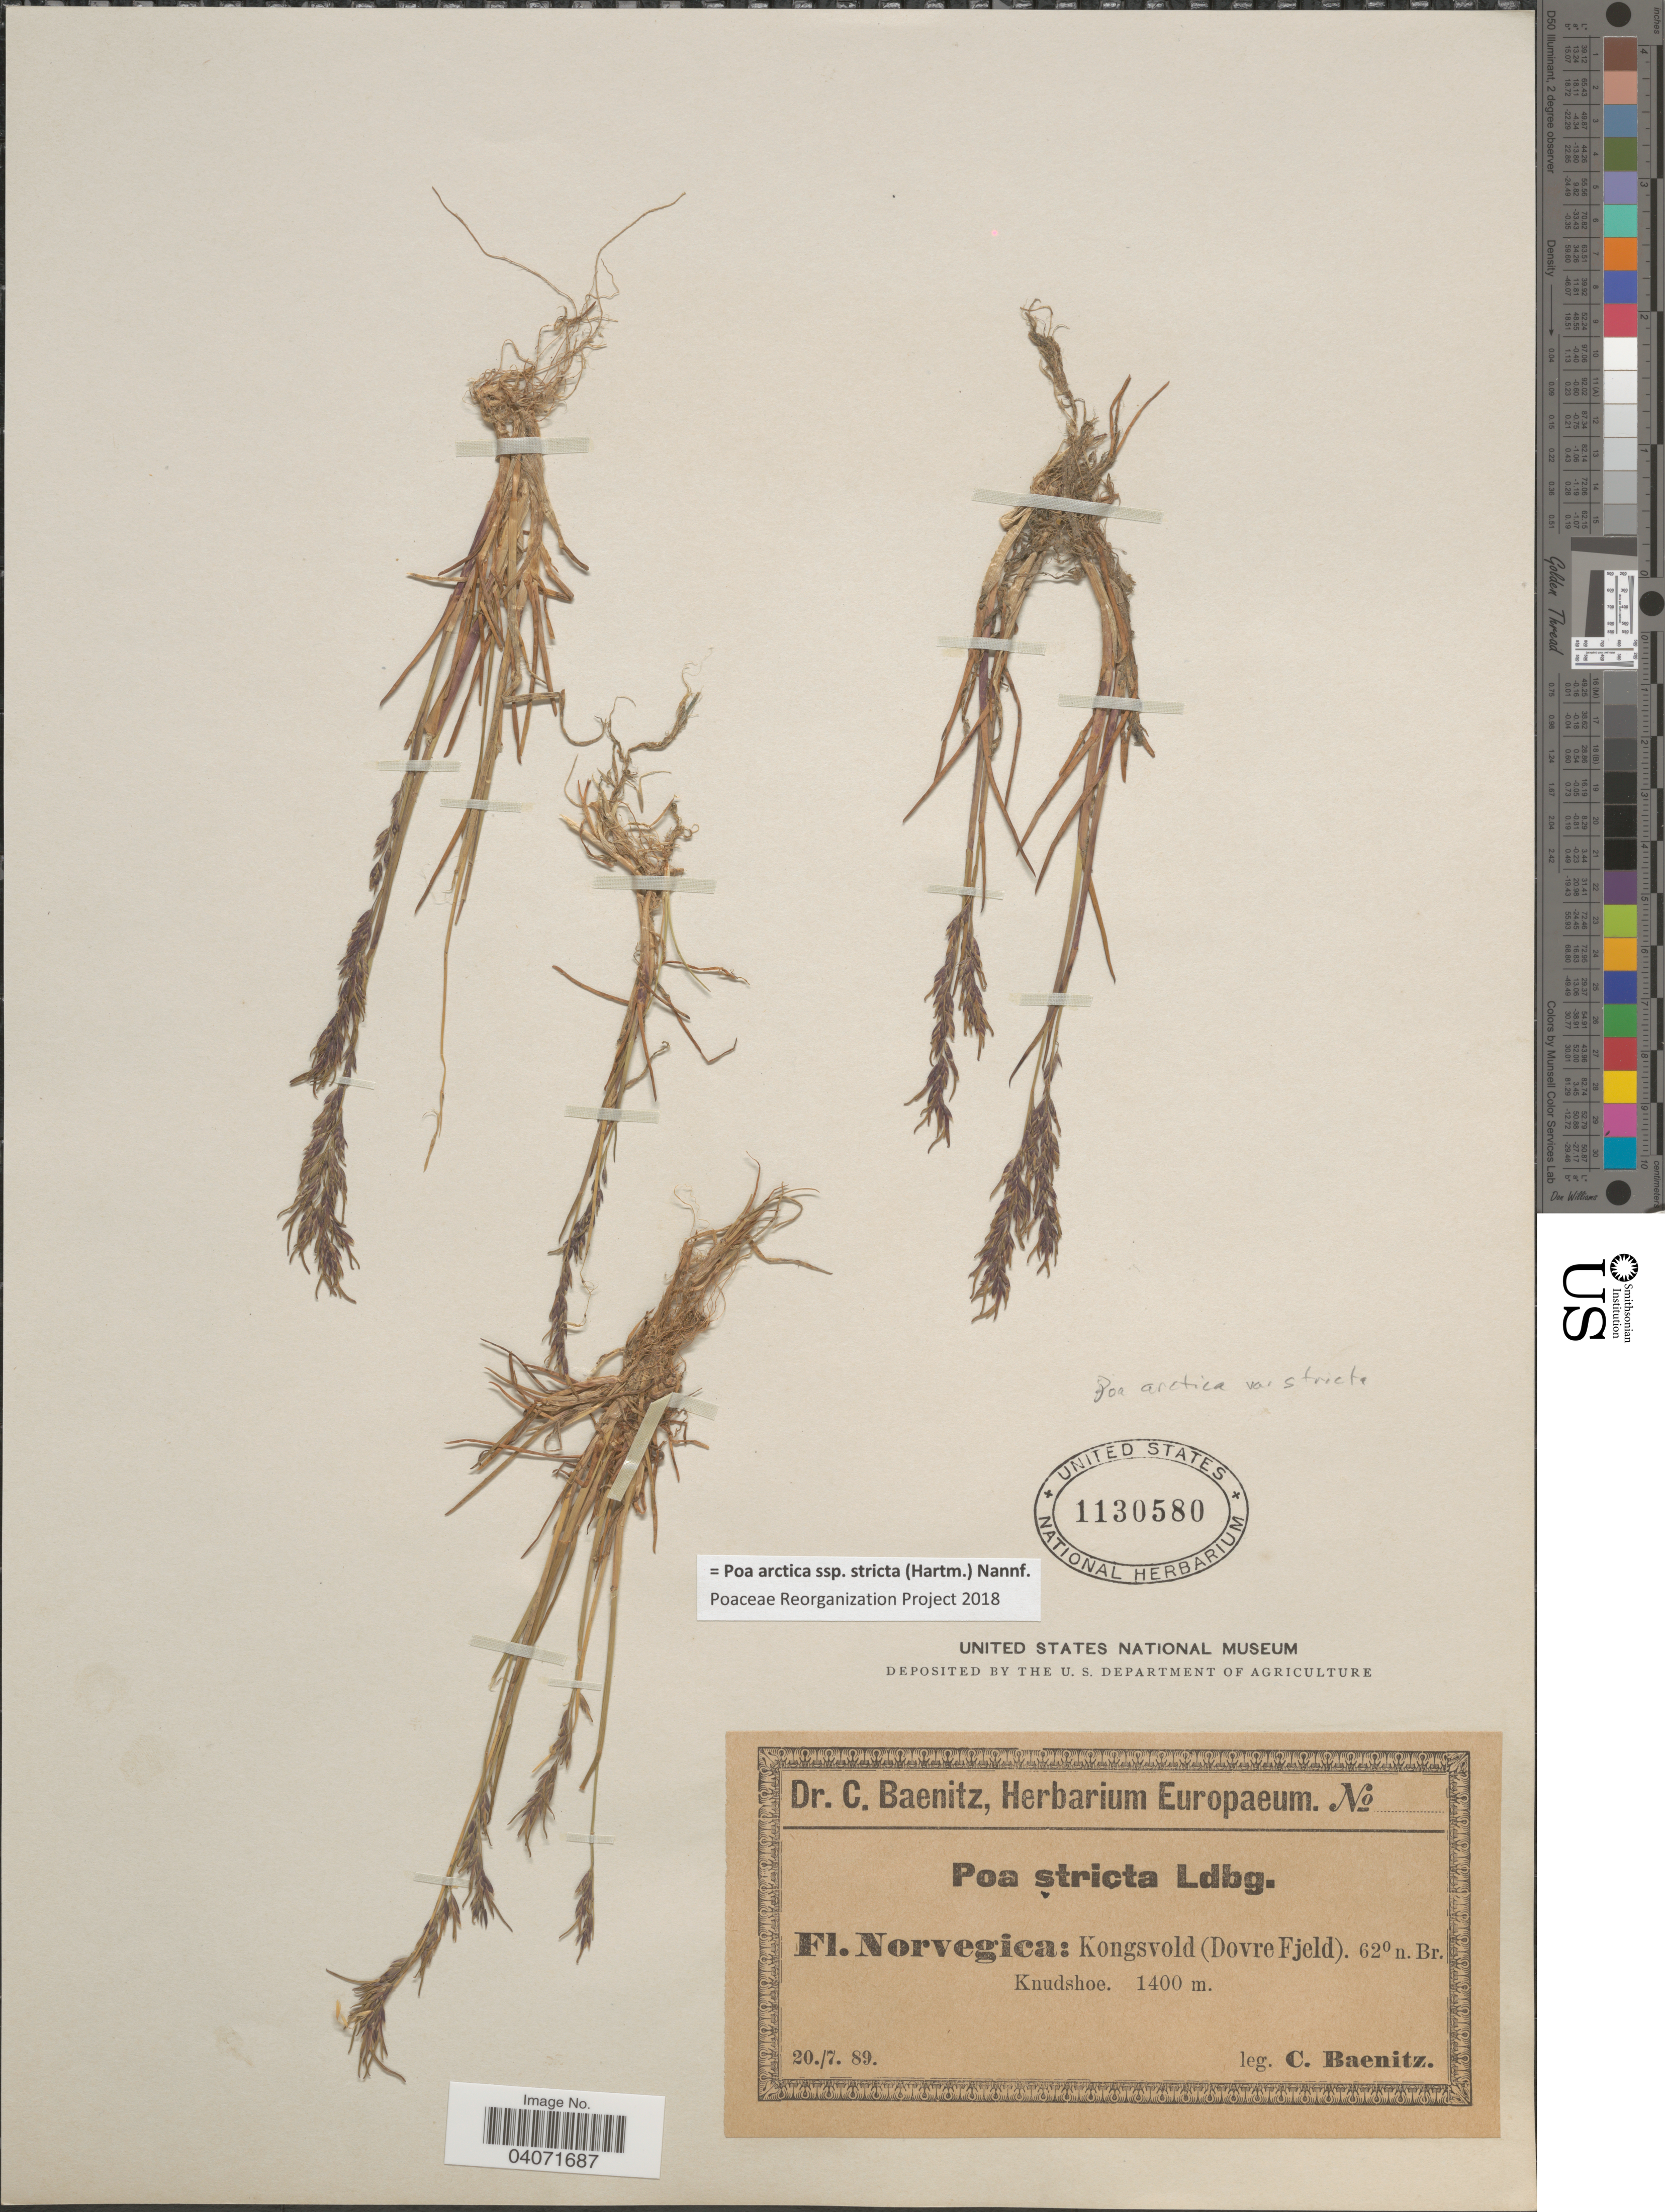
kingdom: Plantae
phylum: Tracheophyta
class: Liliopsida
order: Poales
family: Poaceae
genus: Poa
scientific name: Poa arctica subsp. stricta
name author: (Hartm.) Nannf.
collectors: C. G. Baenitz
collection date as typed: Transcribed d/m/y: 20/7/89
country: Norway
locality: Kongsvold (Dovre Fjeld). Knudshoe.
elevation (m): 1400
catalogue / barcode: US 1130580